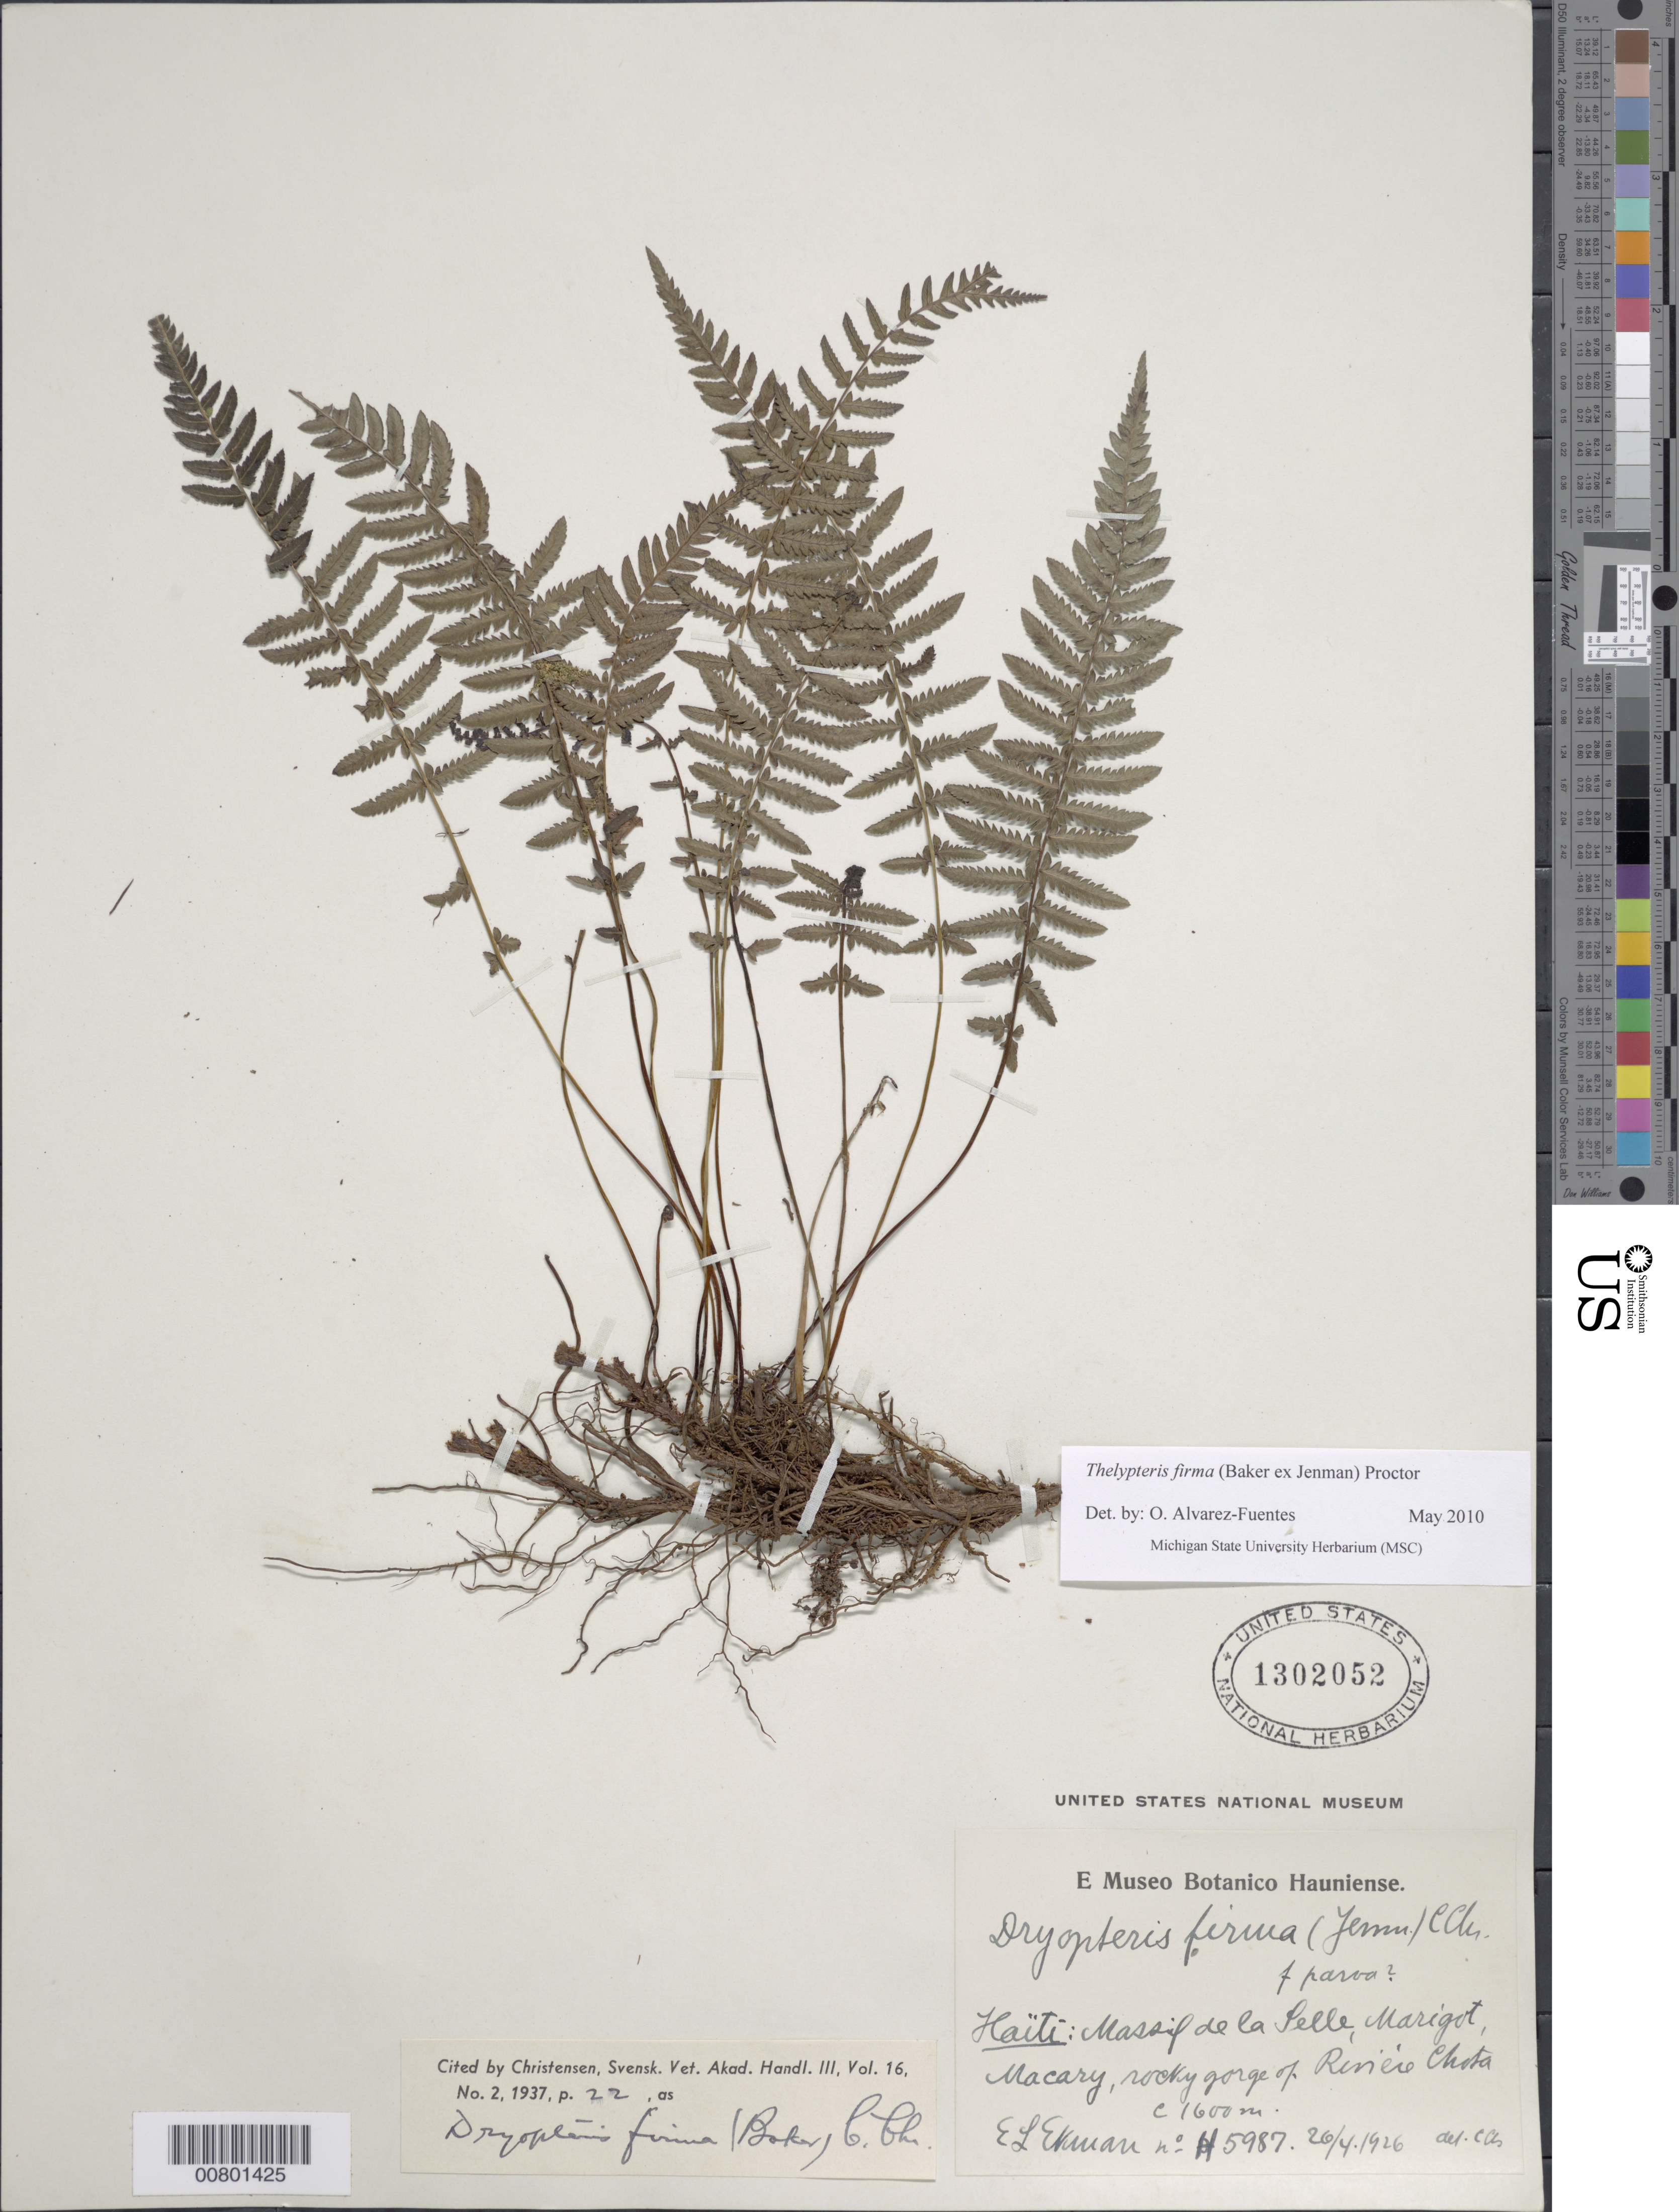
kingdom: Plantae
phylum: Tracheophyta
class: Polypodiopsida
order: Polypodiales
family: Thelypteridaceae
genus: Amauropelta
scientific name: Amauropelta firma (Baker) comb. nov., ined. 2015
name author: (Baker)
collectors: E. L. Ekman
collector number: H 5987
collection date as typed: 26 Apr 1926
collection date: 1926-04-26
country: Haiti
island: Hispaniola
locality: Massif de la Selle, Marigot, Macary, Riviere Chota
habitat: Rocky gorge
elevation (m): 1600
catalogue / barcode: US 1302052